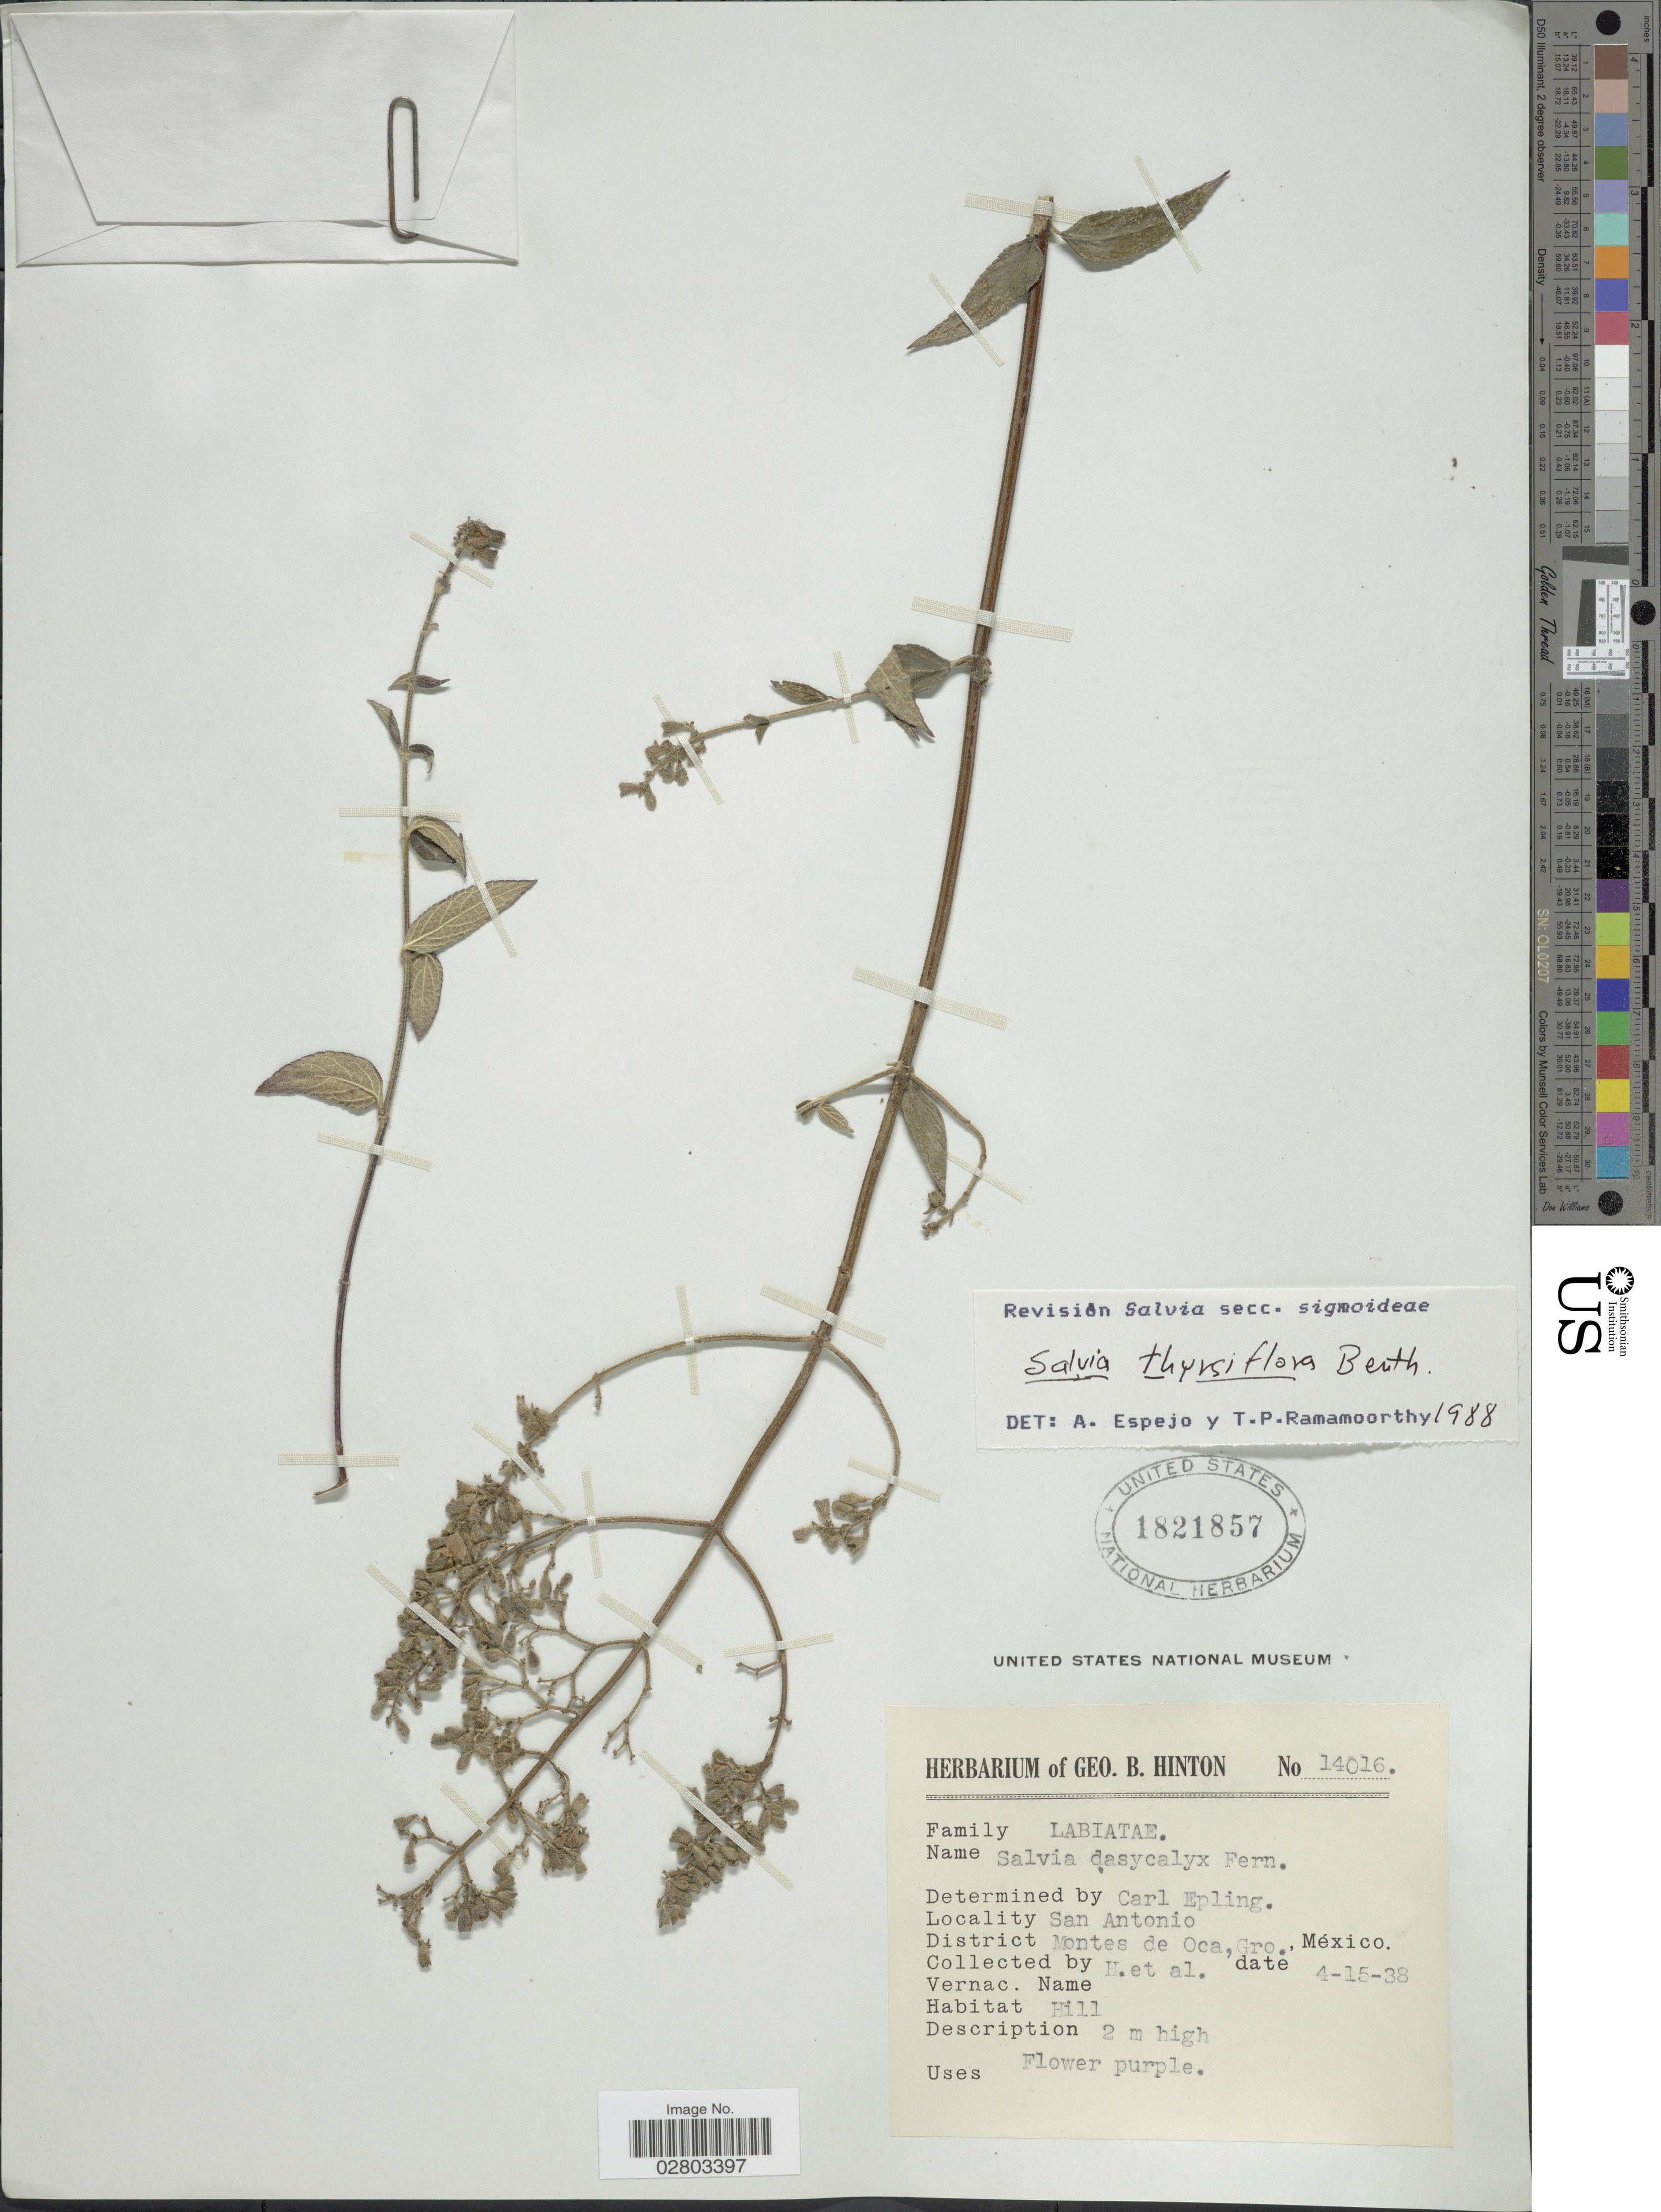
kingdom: Plantae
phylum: Tracheophyta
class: Magnoliopsida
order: Lamiales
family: Lamiaceae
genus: Salvia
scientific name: Salvia thyrsiflora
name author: Benth.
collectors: G. B. Hinton & et al.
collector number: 14016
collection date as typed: Transcribed d/m/y: 15/4/38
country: Mexico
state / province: Guerrero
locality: San Antonio, District Montes de Oca, Gro.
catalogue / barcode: US 1821857